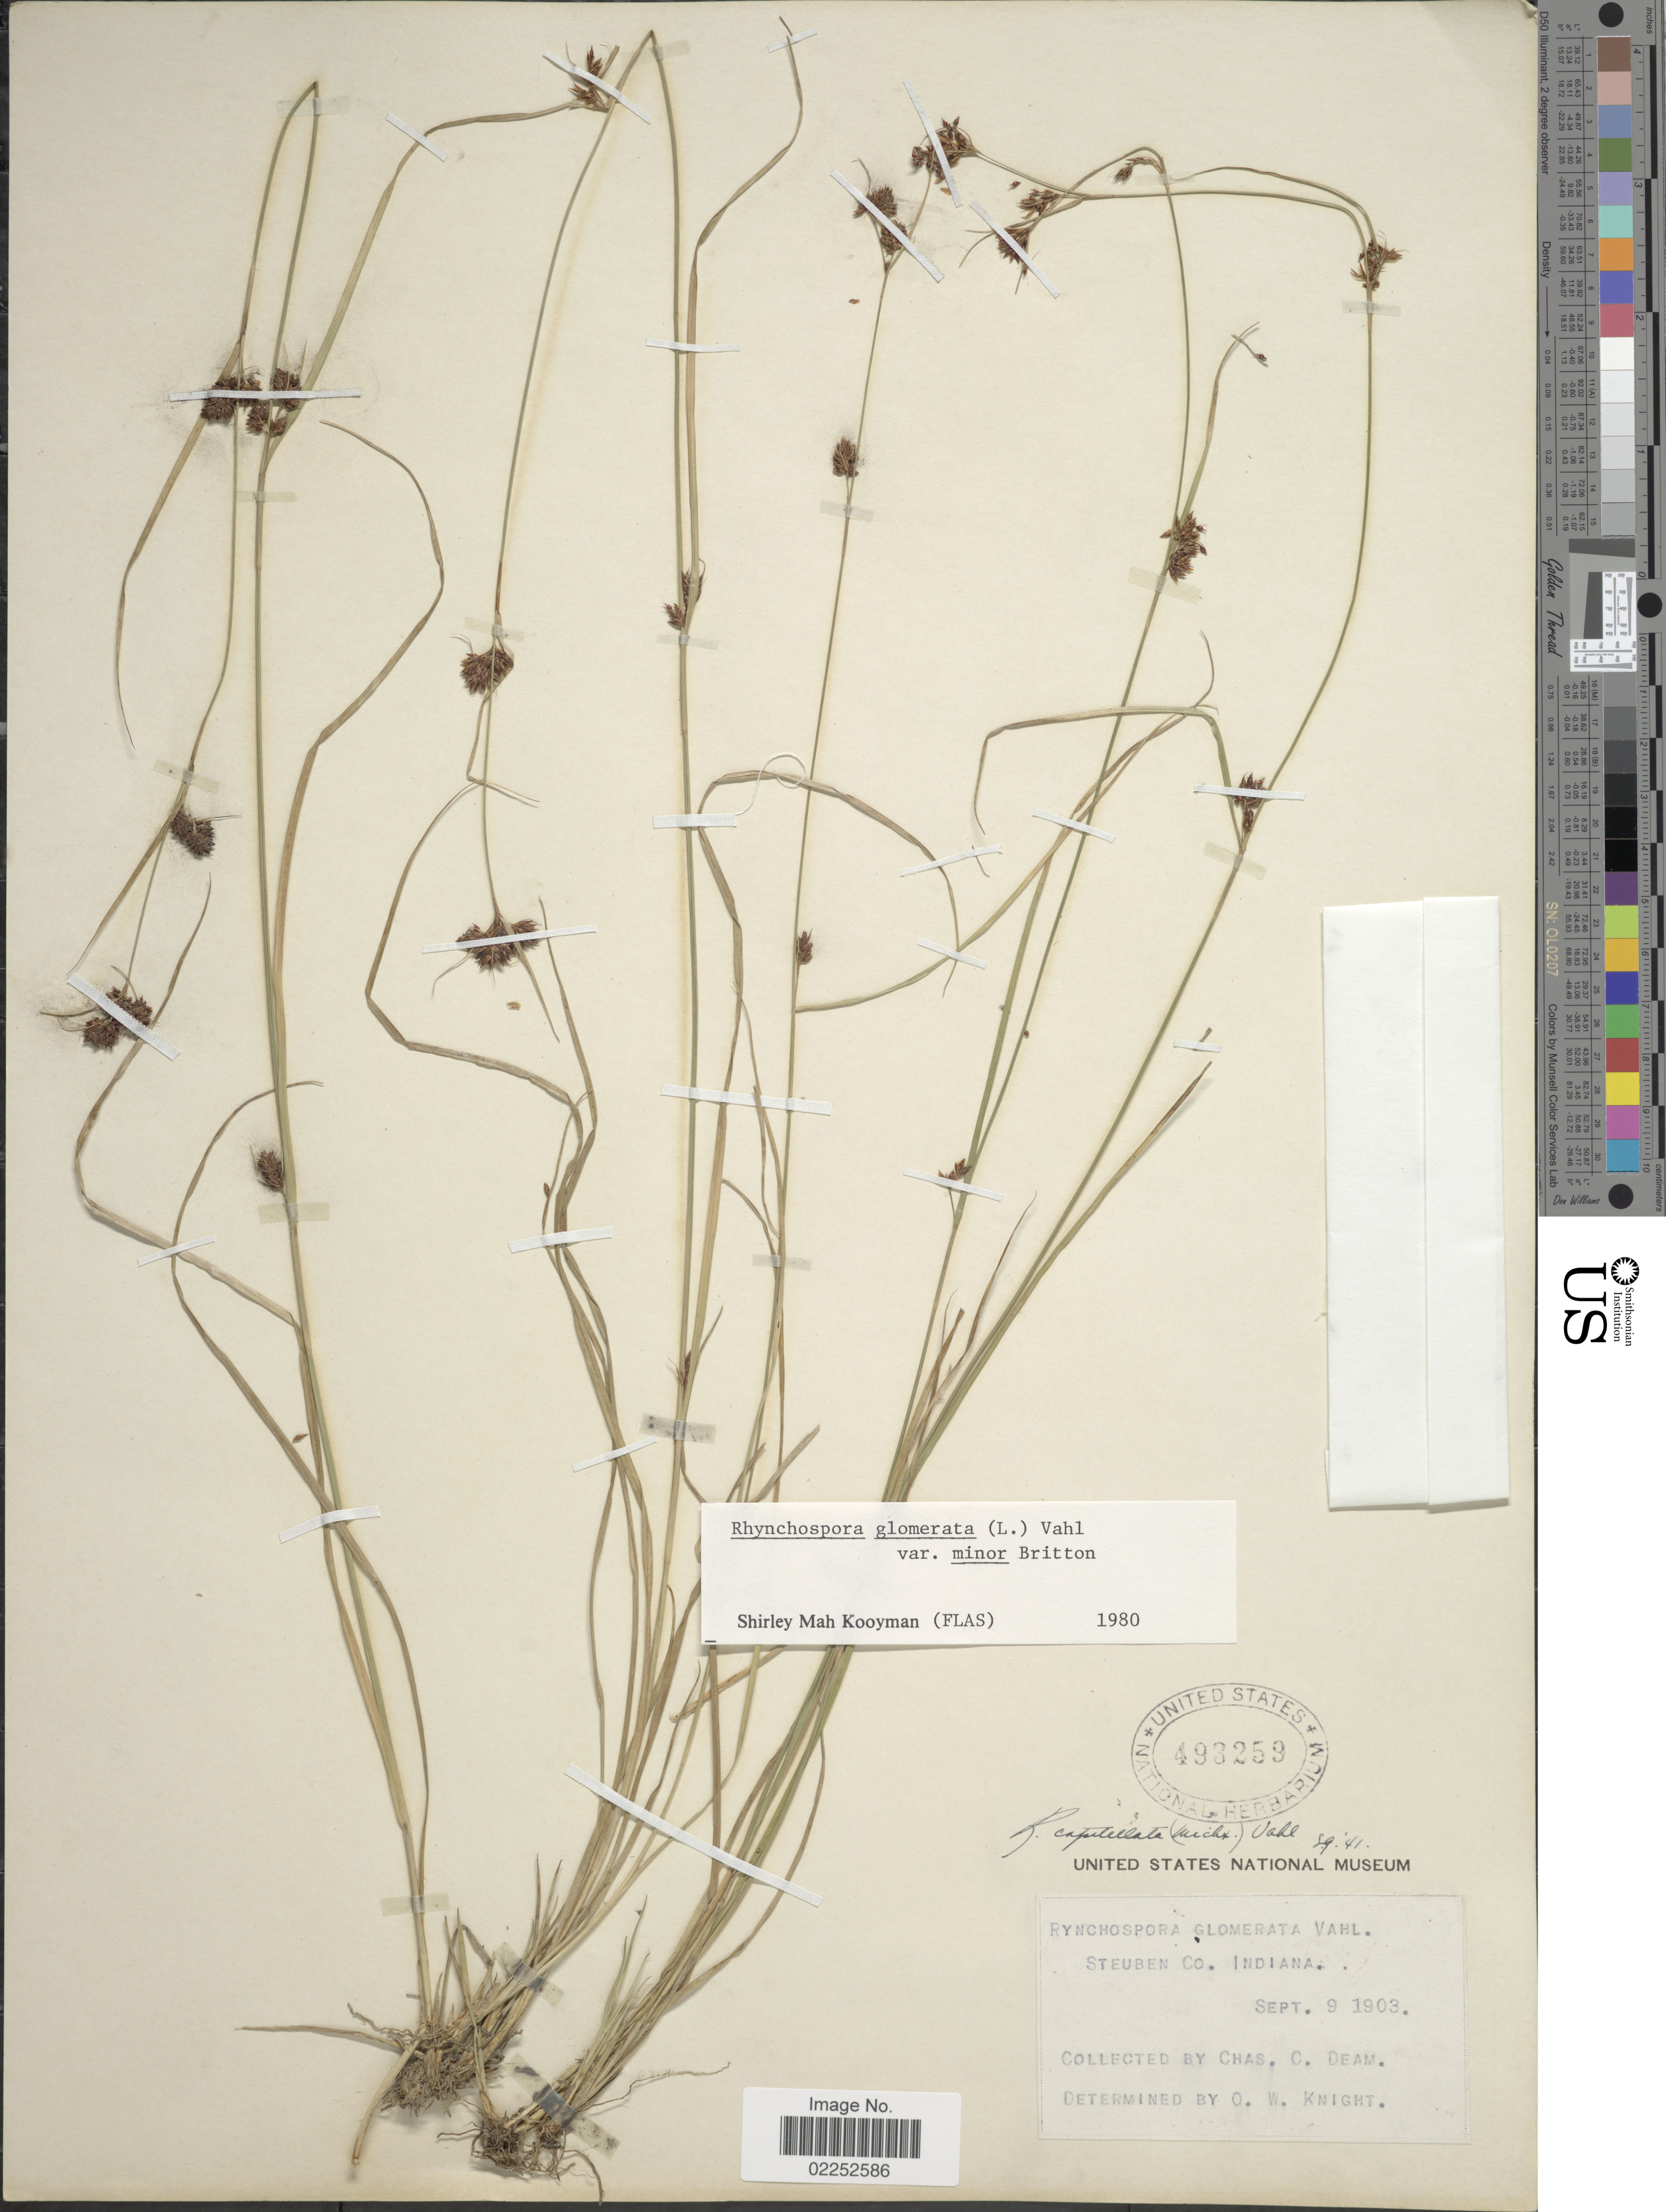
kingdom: Plantae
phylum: Tracheophyta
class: Liliopsida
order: Poales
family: Cyperaceae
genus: Rhynchospora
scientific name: Rhynchospora capitellata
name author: (Michx.) Vahl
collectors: C. Deam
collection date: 1903-09-09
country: United States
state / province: Indiana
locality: Steuben Co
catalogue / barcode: US 493259